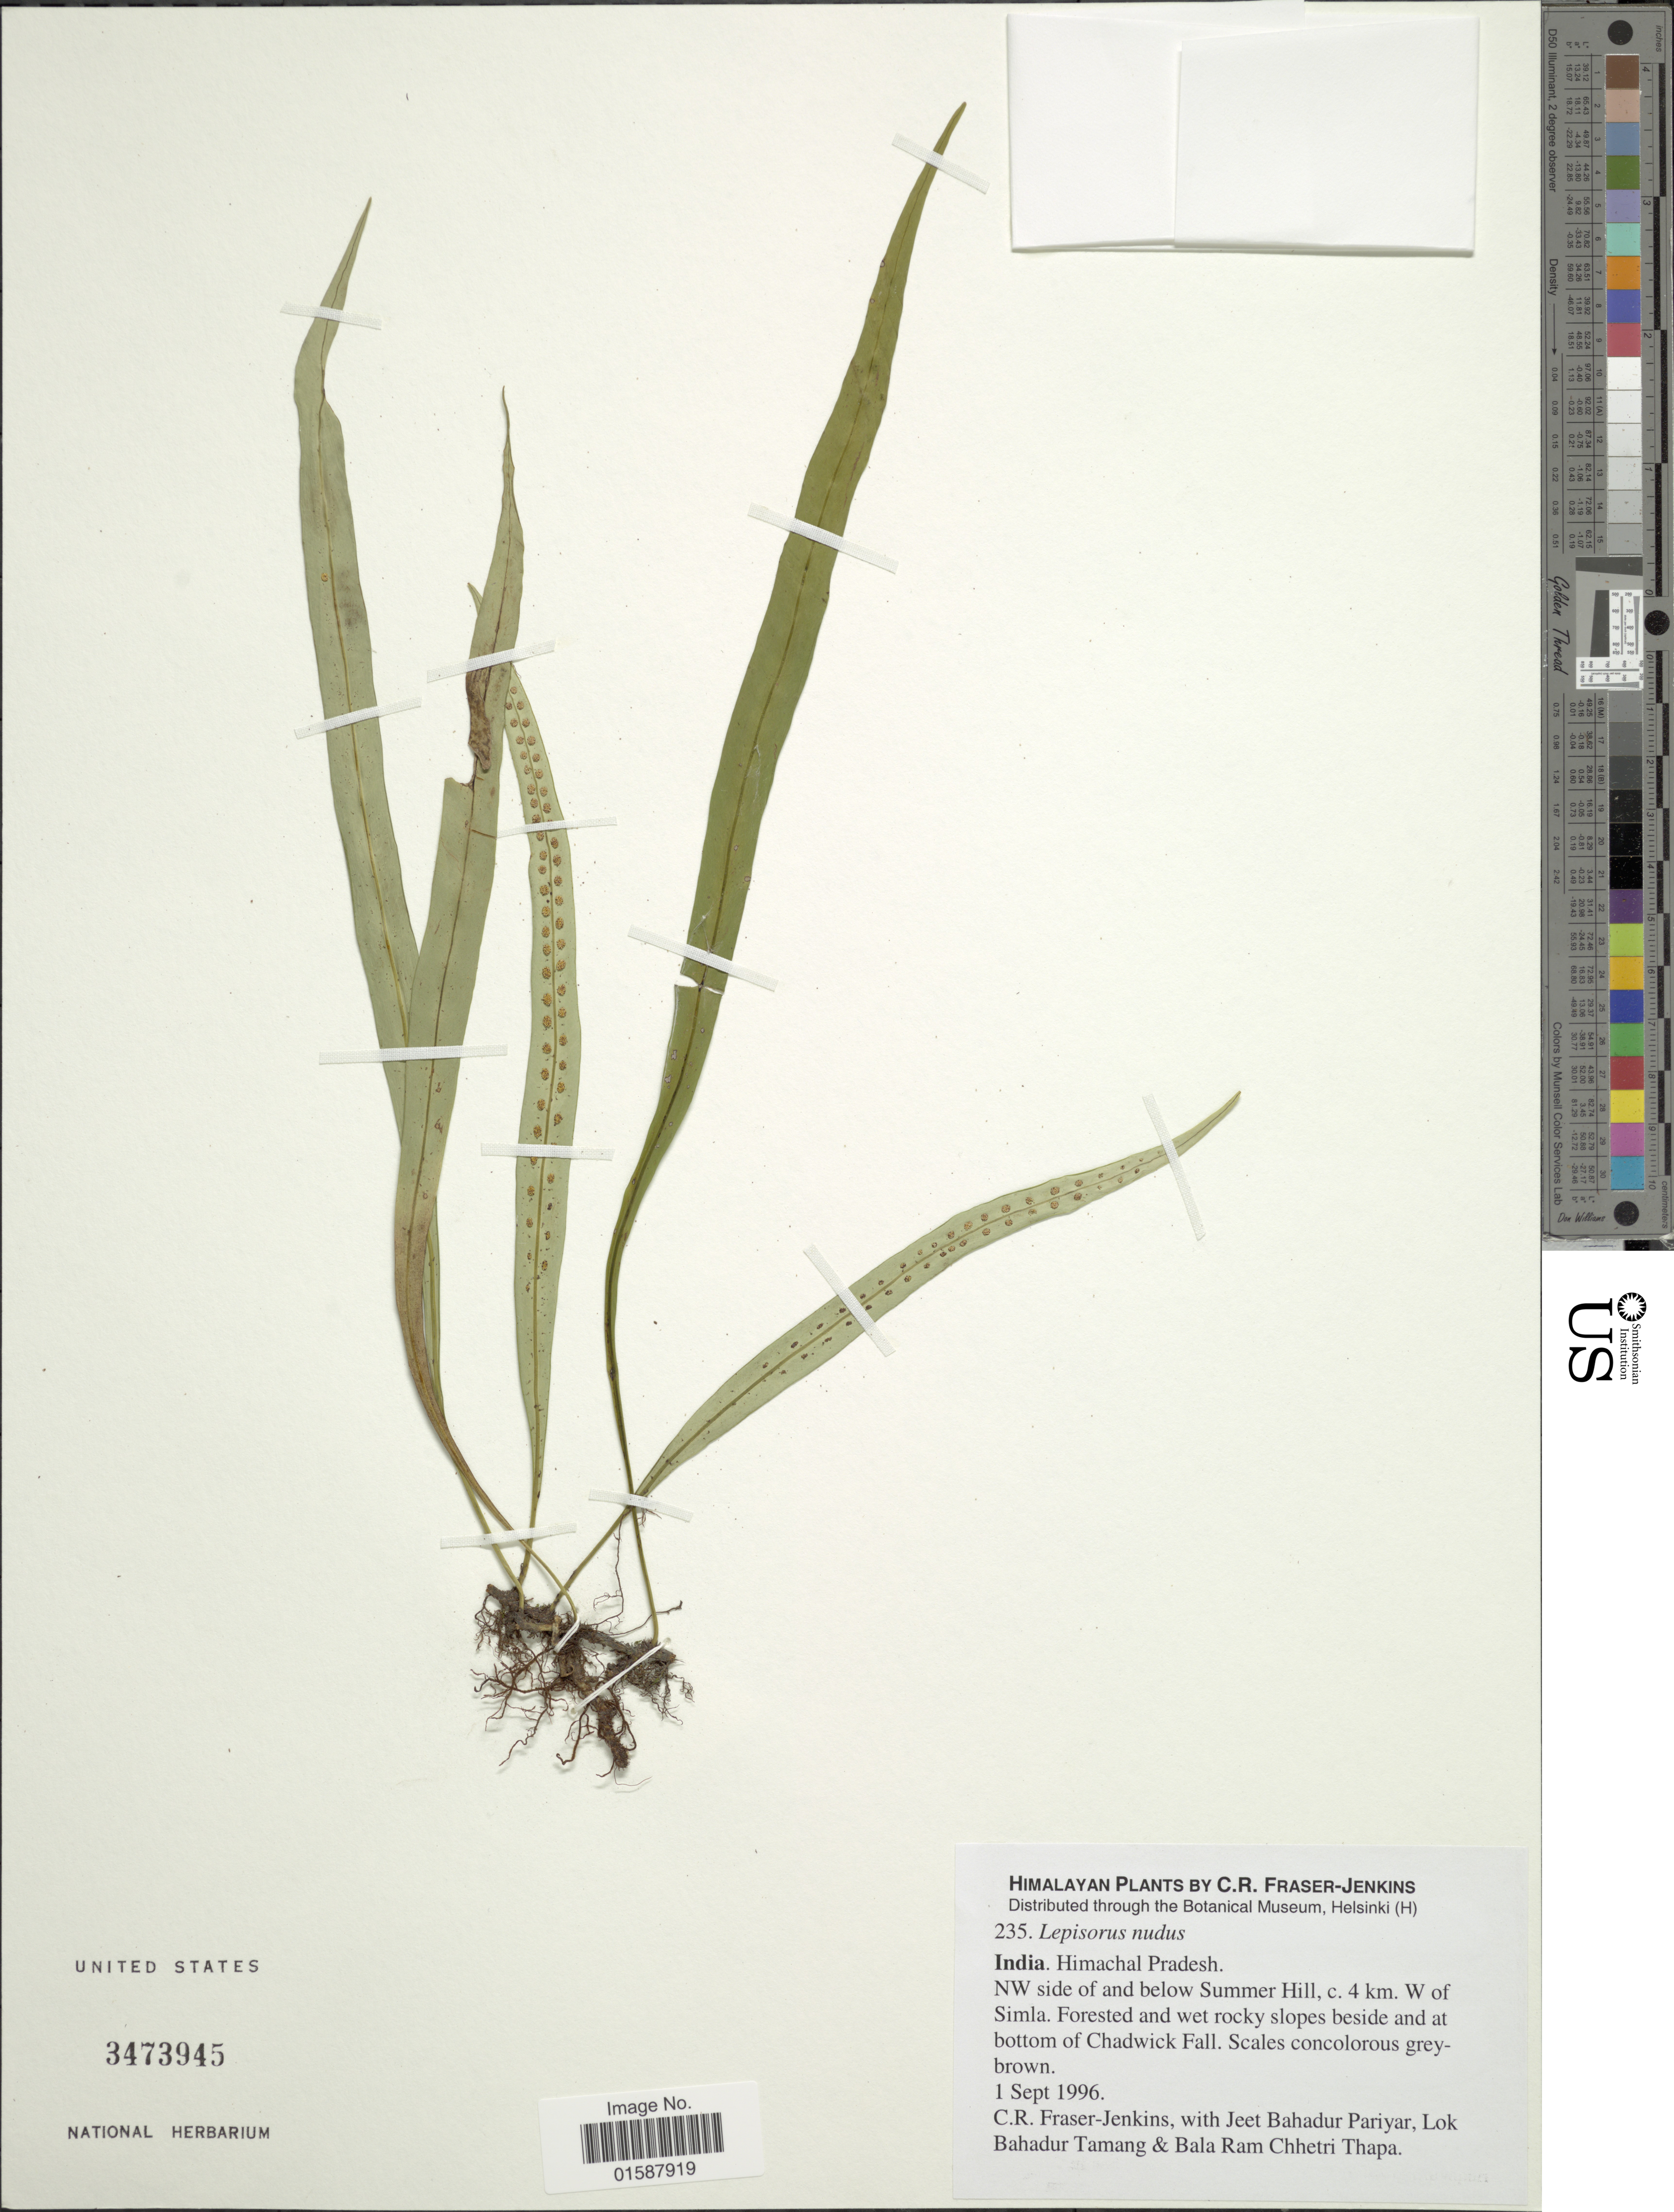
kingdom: Plantae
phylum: Tracheophyta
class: Polypodiopsida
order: Polypodiales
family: Polypodiaceae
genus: Lepisorus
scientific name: Lepisorus nudus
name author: (Hook.) Ching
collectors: C. R. Fraser-Jenkins, J. Pariyar, L. Tamang & B. Thapa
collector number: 235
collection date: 1996-09-01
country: India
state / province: Himachal Pradesh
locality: Himalayan. NW side of and below Summer Hill, c. 4 km. W of Simla. Forested and wet rocky slopes beside and at bottom of Chadwick Fall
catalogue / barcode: US 3473945